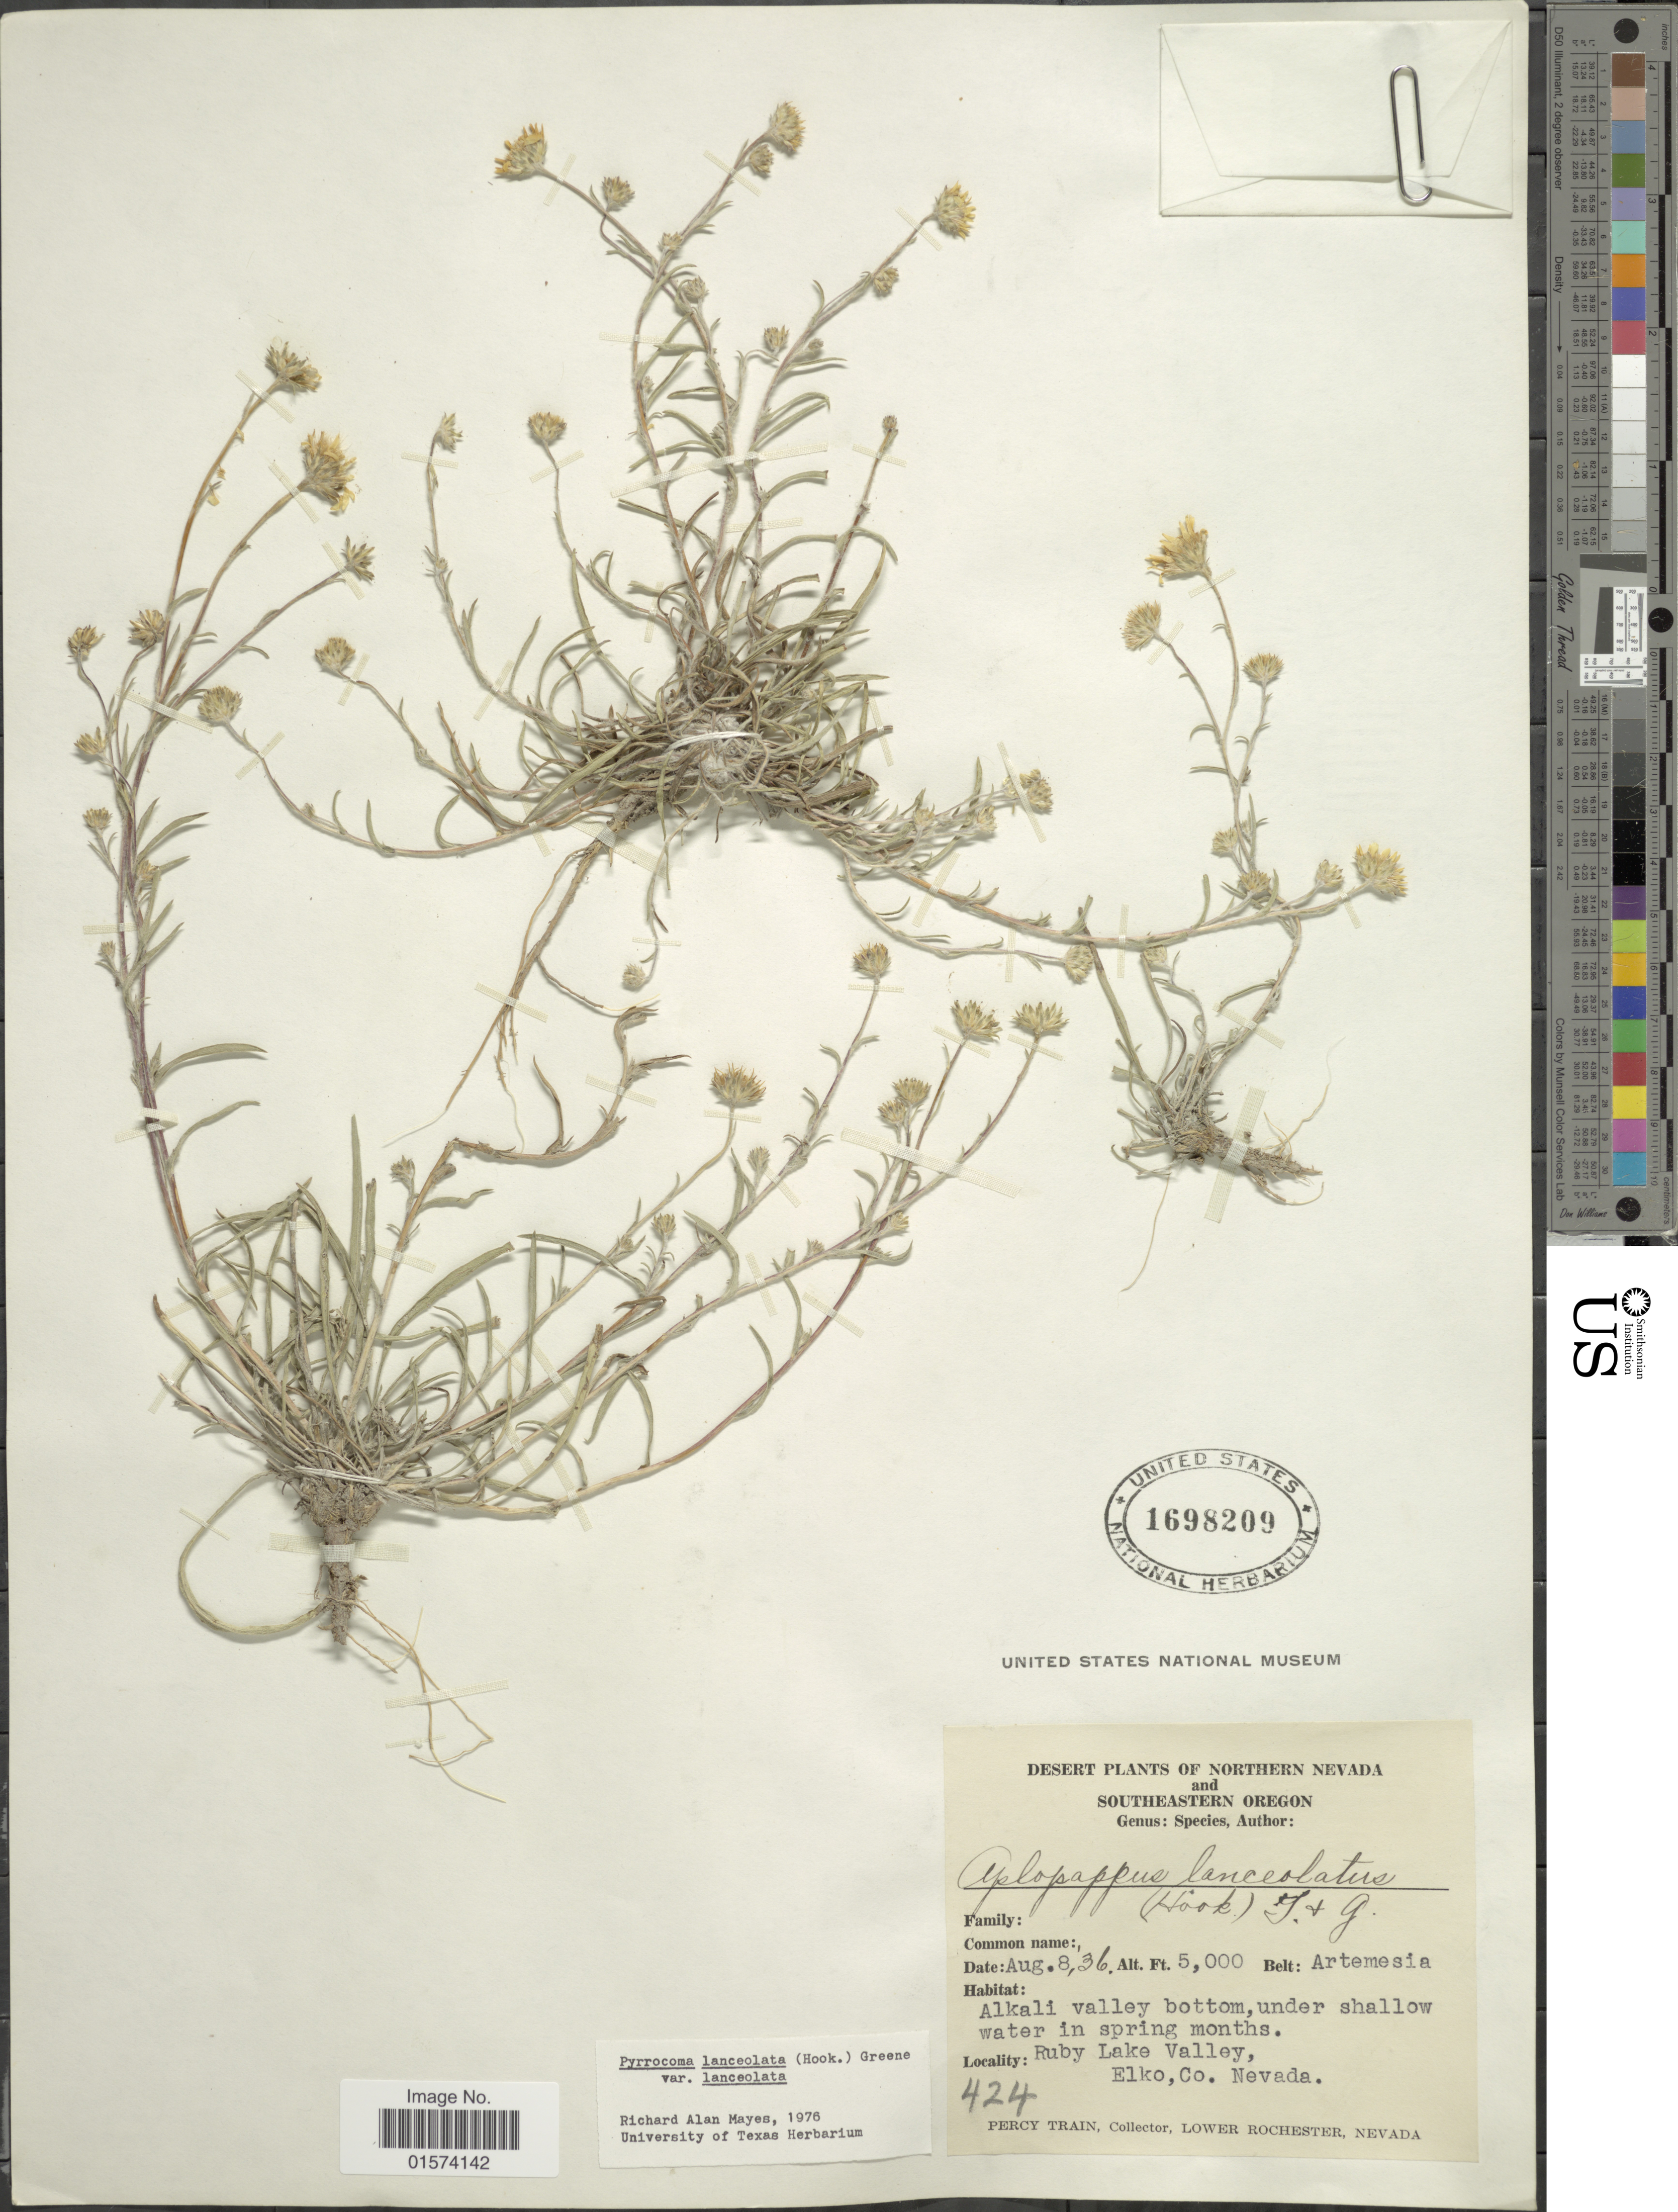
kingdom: Plantae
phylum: Tracheophyta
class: Magnoliopsida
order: Asterales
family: Asteraceae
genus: Pyrrocoma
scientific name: Pyrrocoma lanceolata var. lanceolata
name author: (Hook.) Greene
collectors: P. Train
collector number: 424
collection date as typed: Transcribed d/m/y: 8/8/36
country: United States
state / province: Nevada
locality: Desert plants of Northern Nevada, Alkali valley bottom, under shallow water in spring months, Ruby Lake Valley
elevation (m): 1524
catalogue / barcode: US 1698209